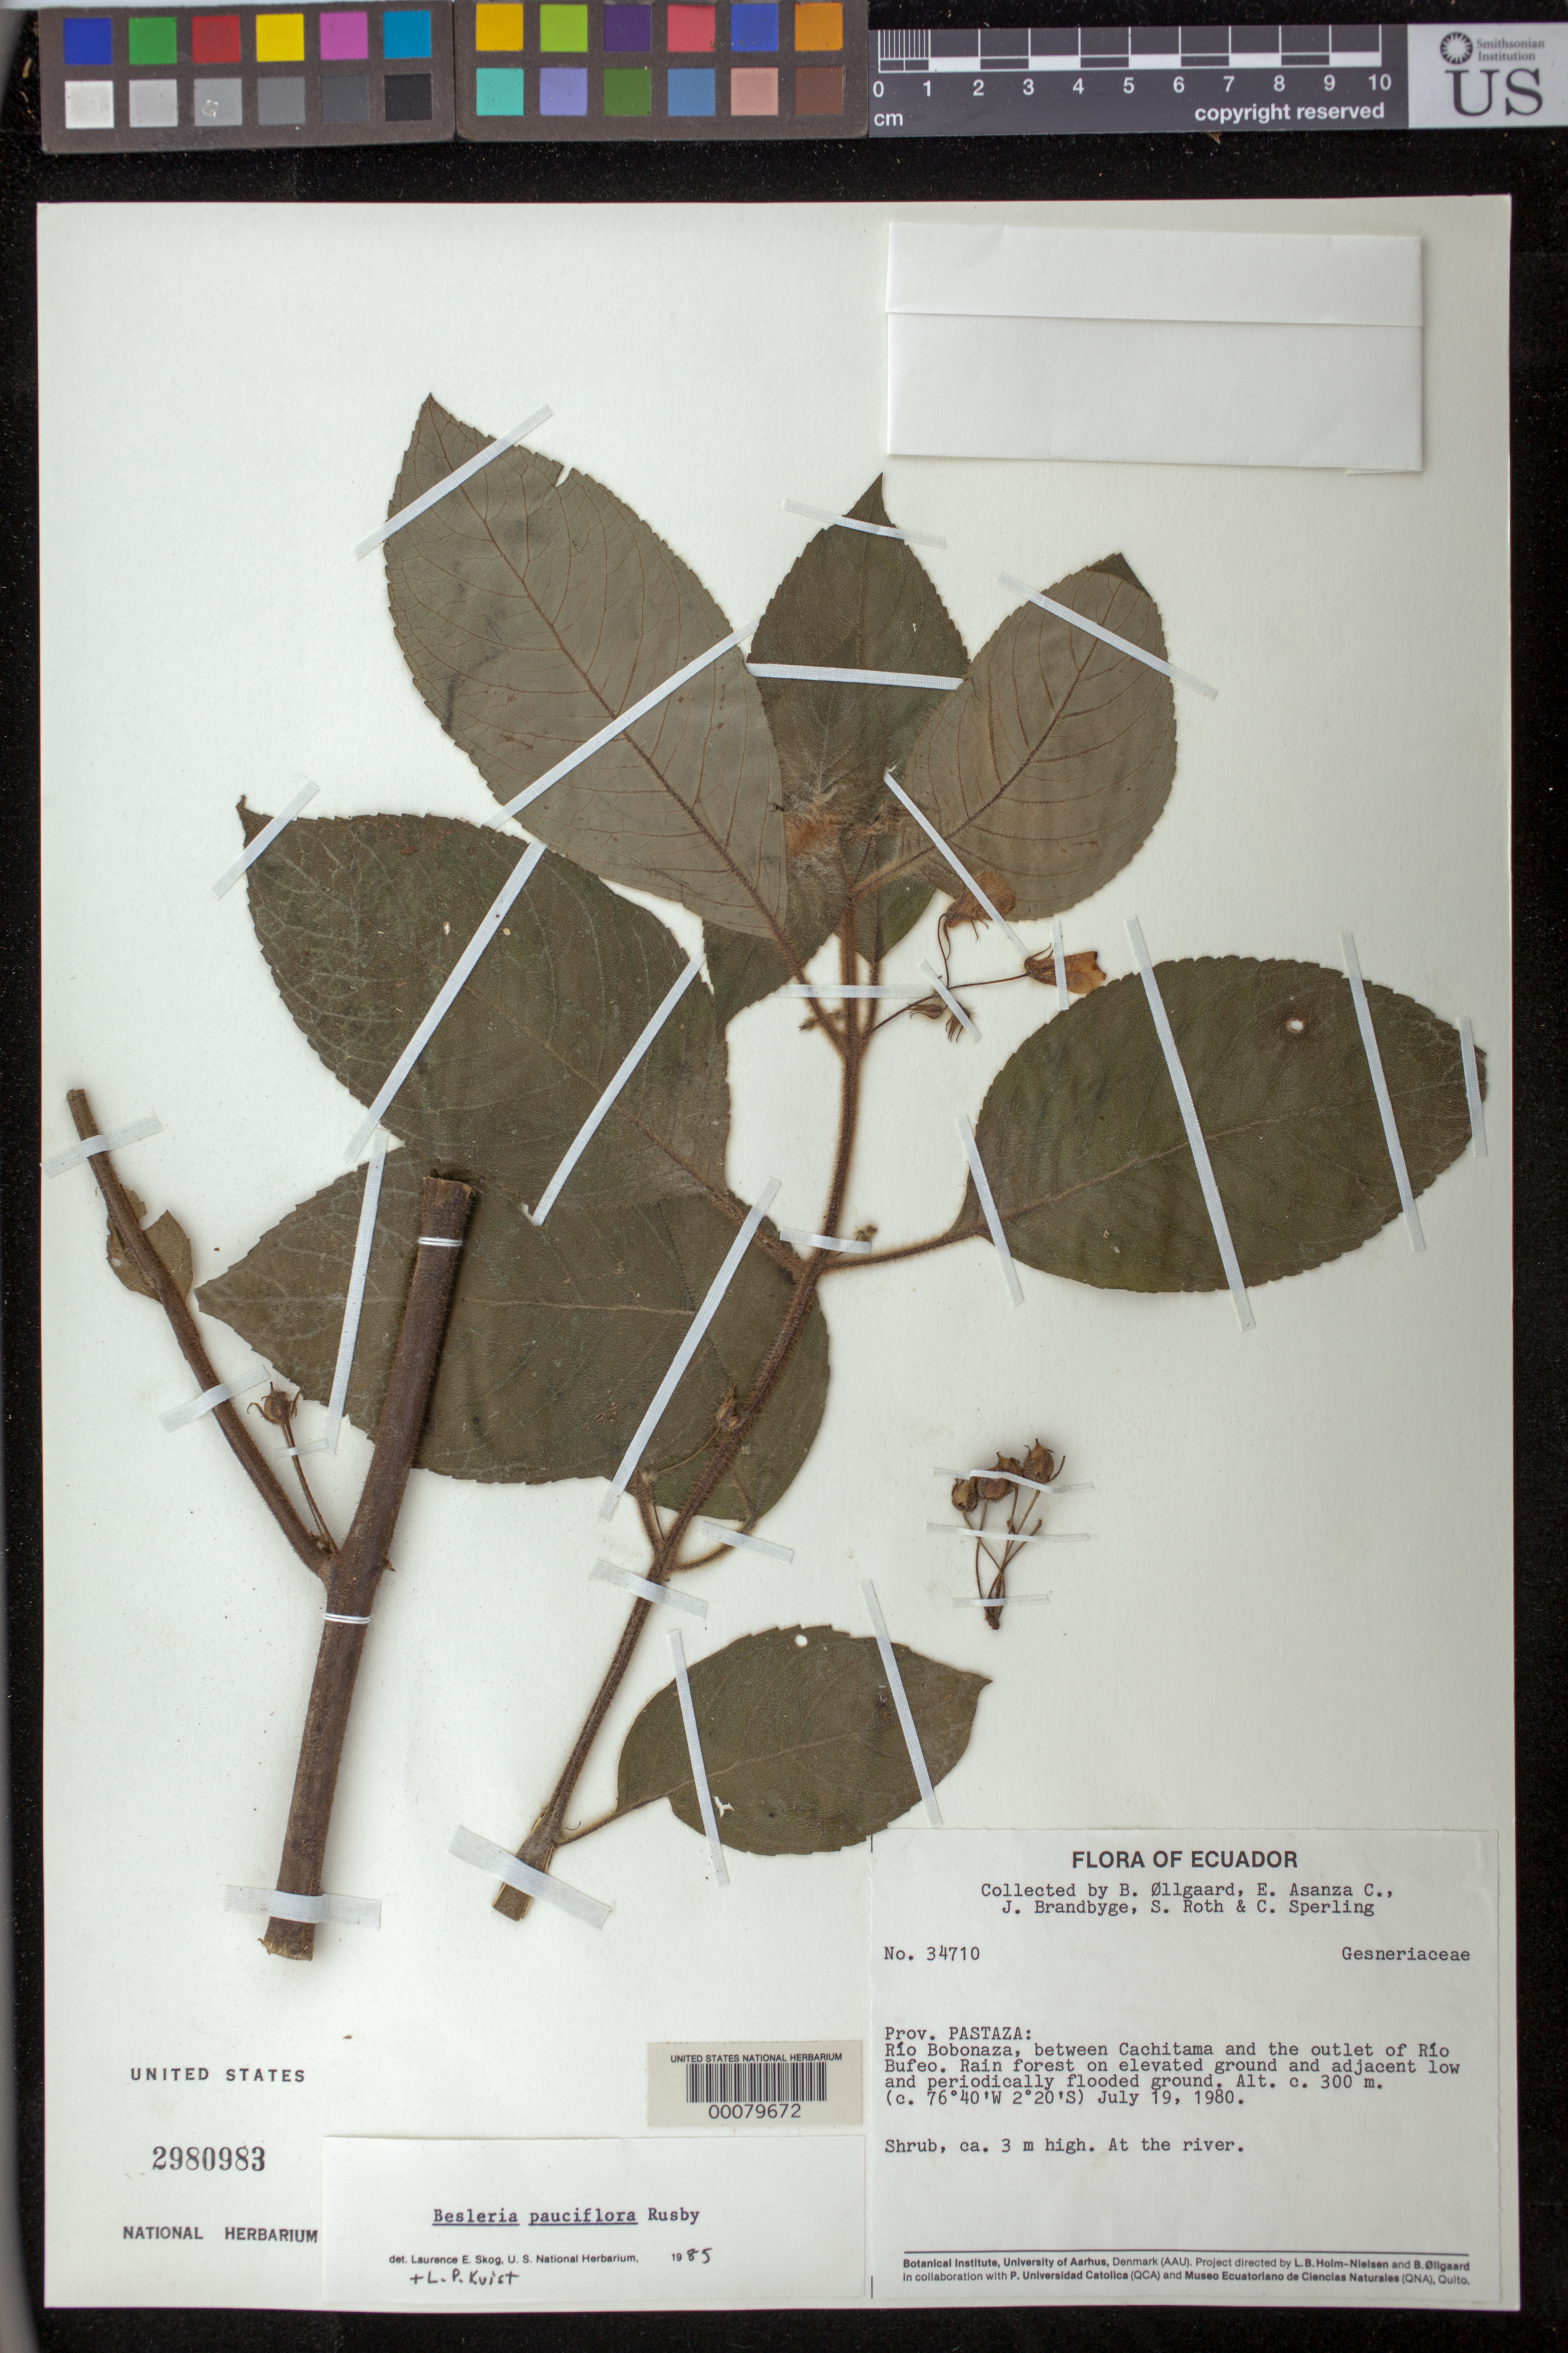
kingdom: Plantae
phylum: Tracheophyta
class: Magnoliopsida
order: Lamiales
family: Gesneriaceae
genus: Besleria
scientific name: Besleria pauciflora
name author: Rusby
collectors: B. Øllgaard & et al.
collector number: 34710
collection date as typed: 19 Jul 1980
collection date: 1980-07-19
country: Ecuador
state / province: Pastaza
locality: Rio Bobonaza, between Cachitama and the outlet of Rio Bufeo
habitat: Rain forest on elevated & adjacent low & sometimes flooded land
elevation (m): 300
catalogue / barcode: US 2980983